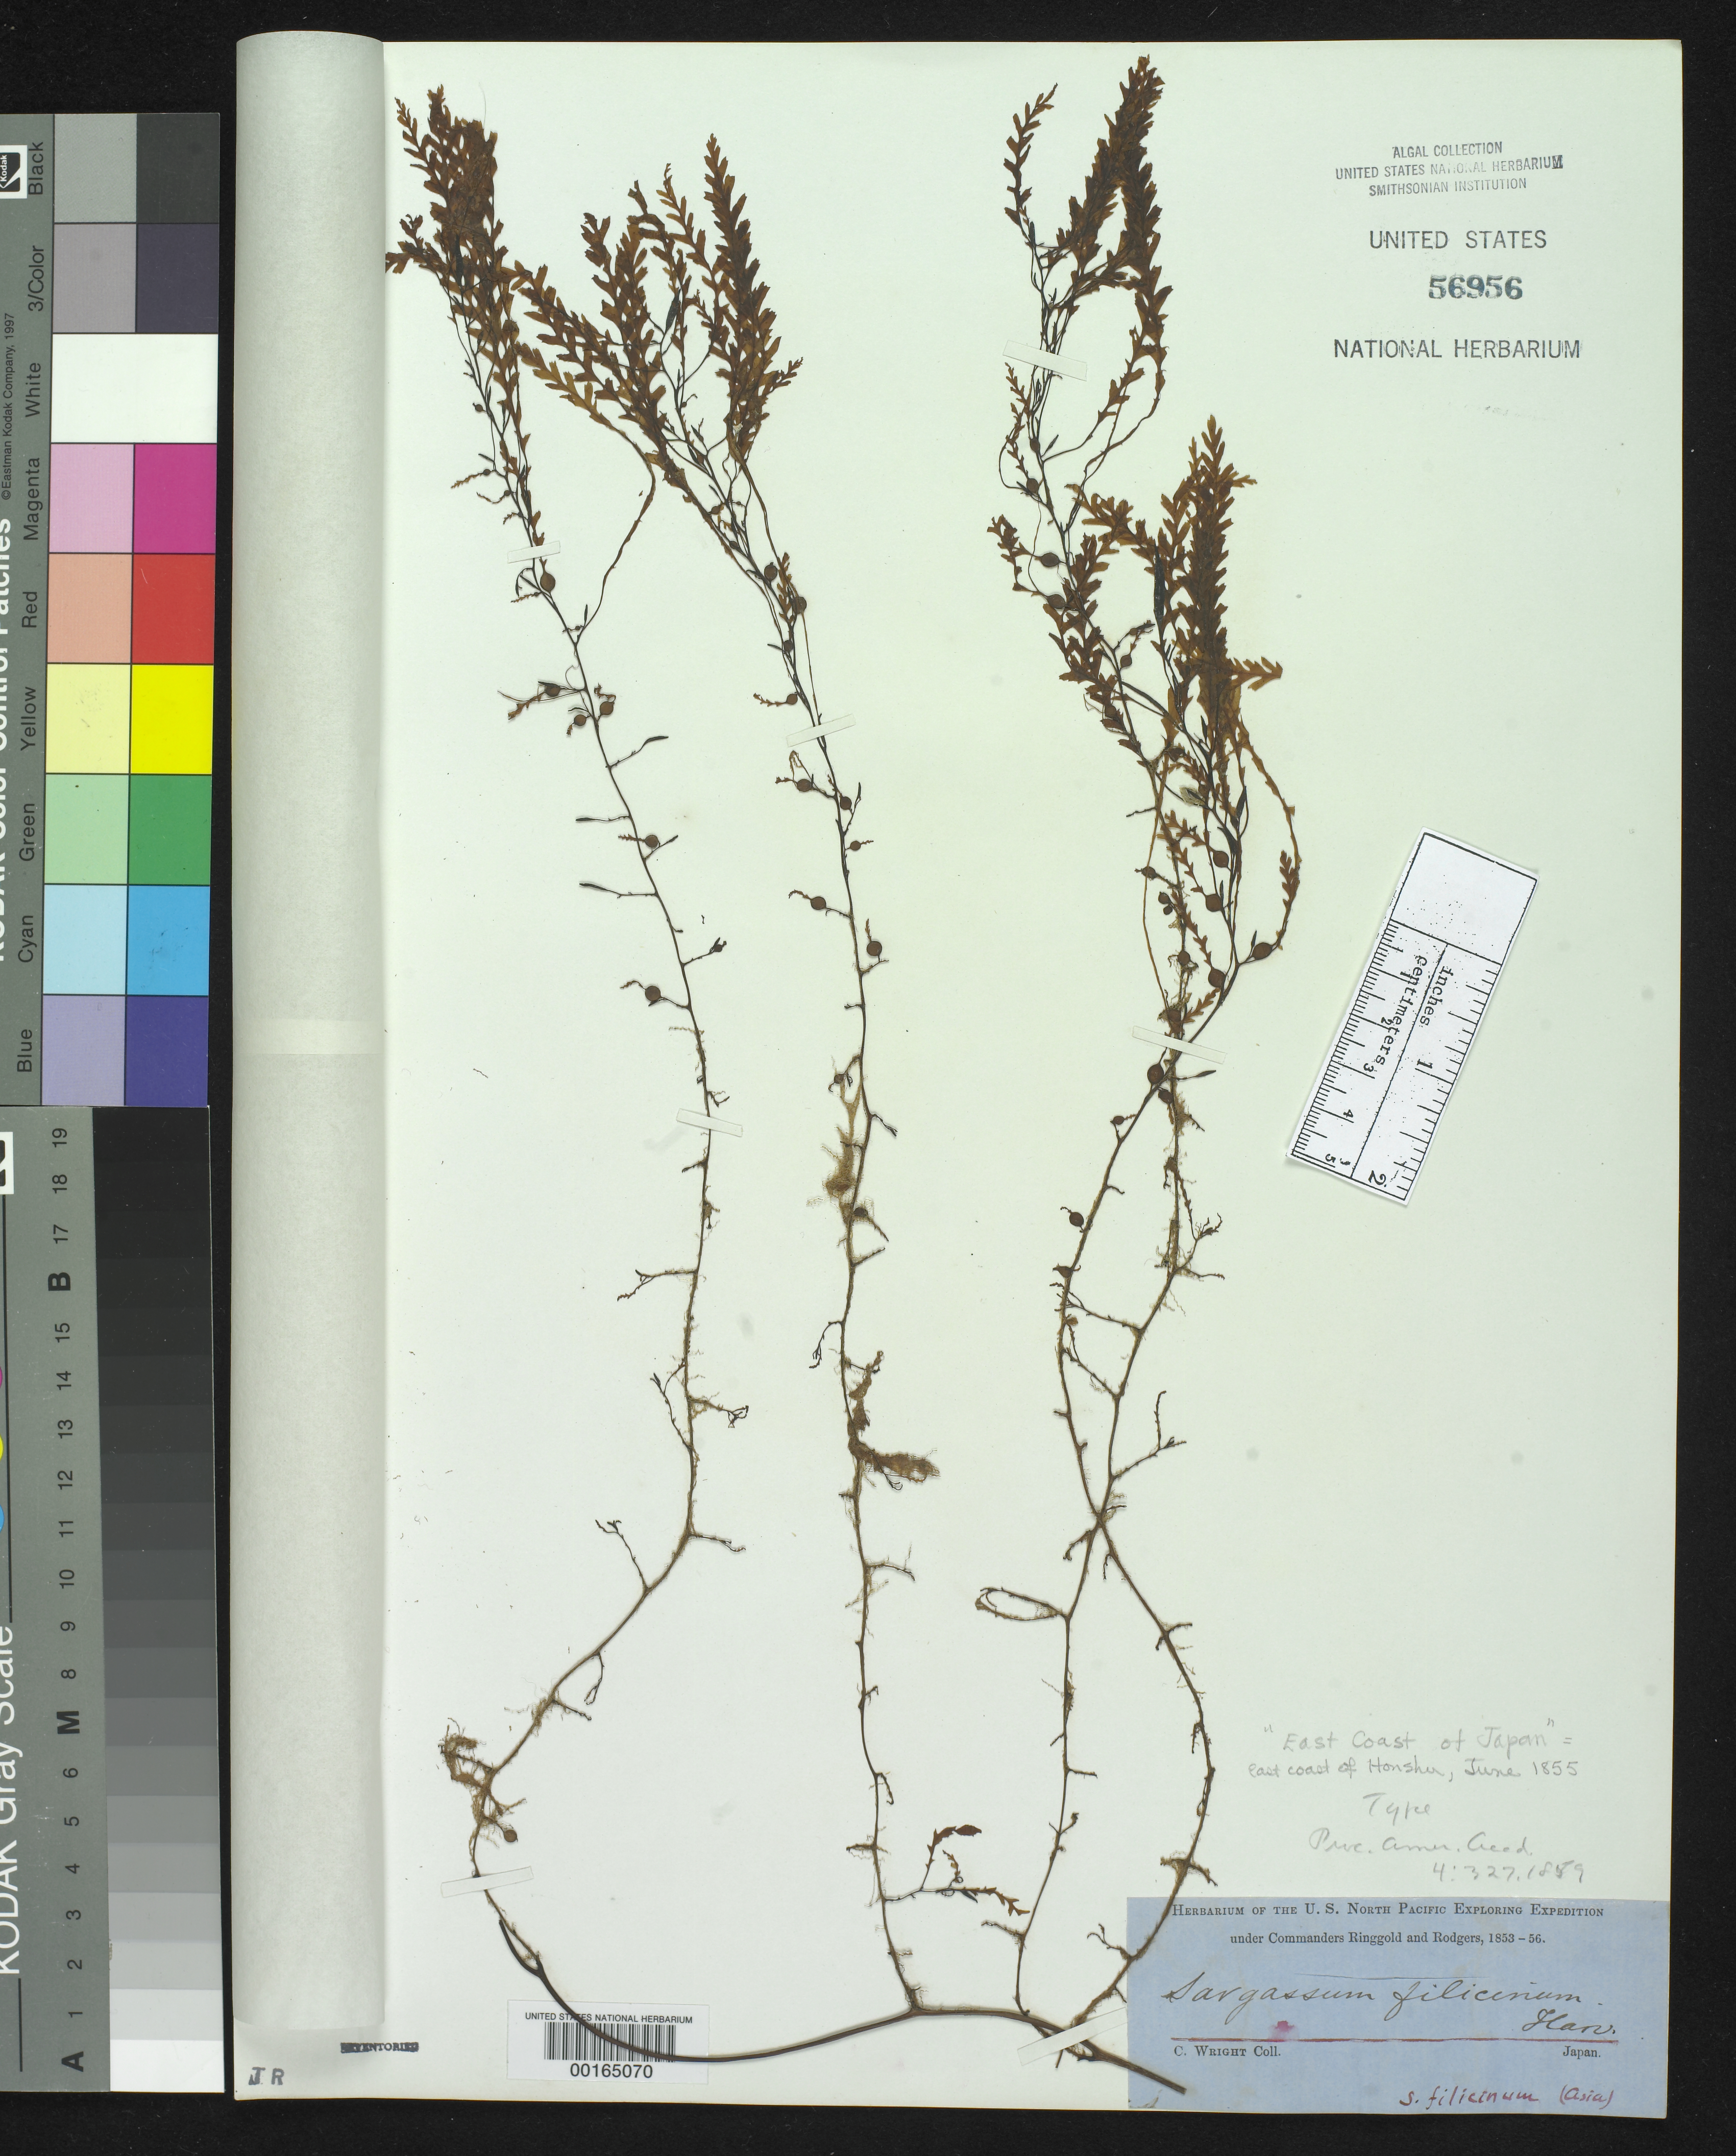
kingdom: Chromista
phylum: Ochrophyta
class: Phaeophyceae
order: Fucales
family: Sargassaceae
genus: Sargassum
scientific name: Sargassum filicinum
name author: Harv.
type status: Isotype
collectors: C. Wright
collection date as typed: Jun 1855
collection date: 1855-06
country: Japan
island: Honshu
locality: East coast north of Shimoda.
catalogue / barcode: US 56956